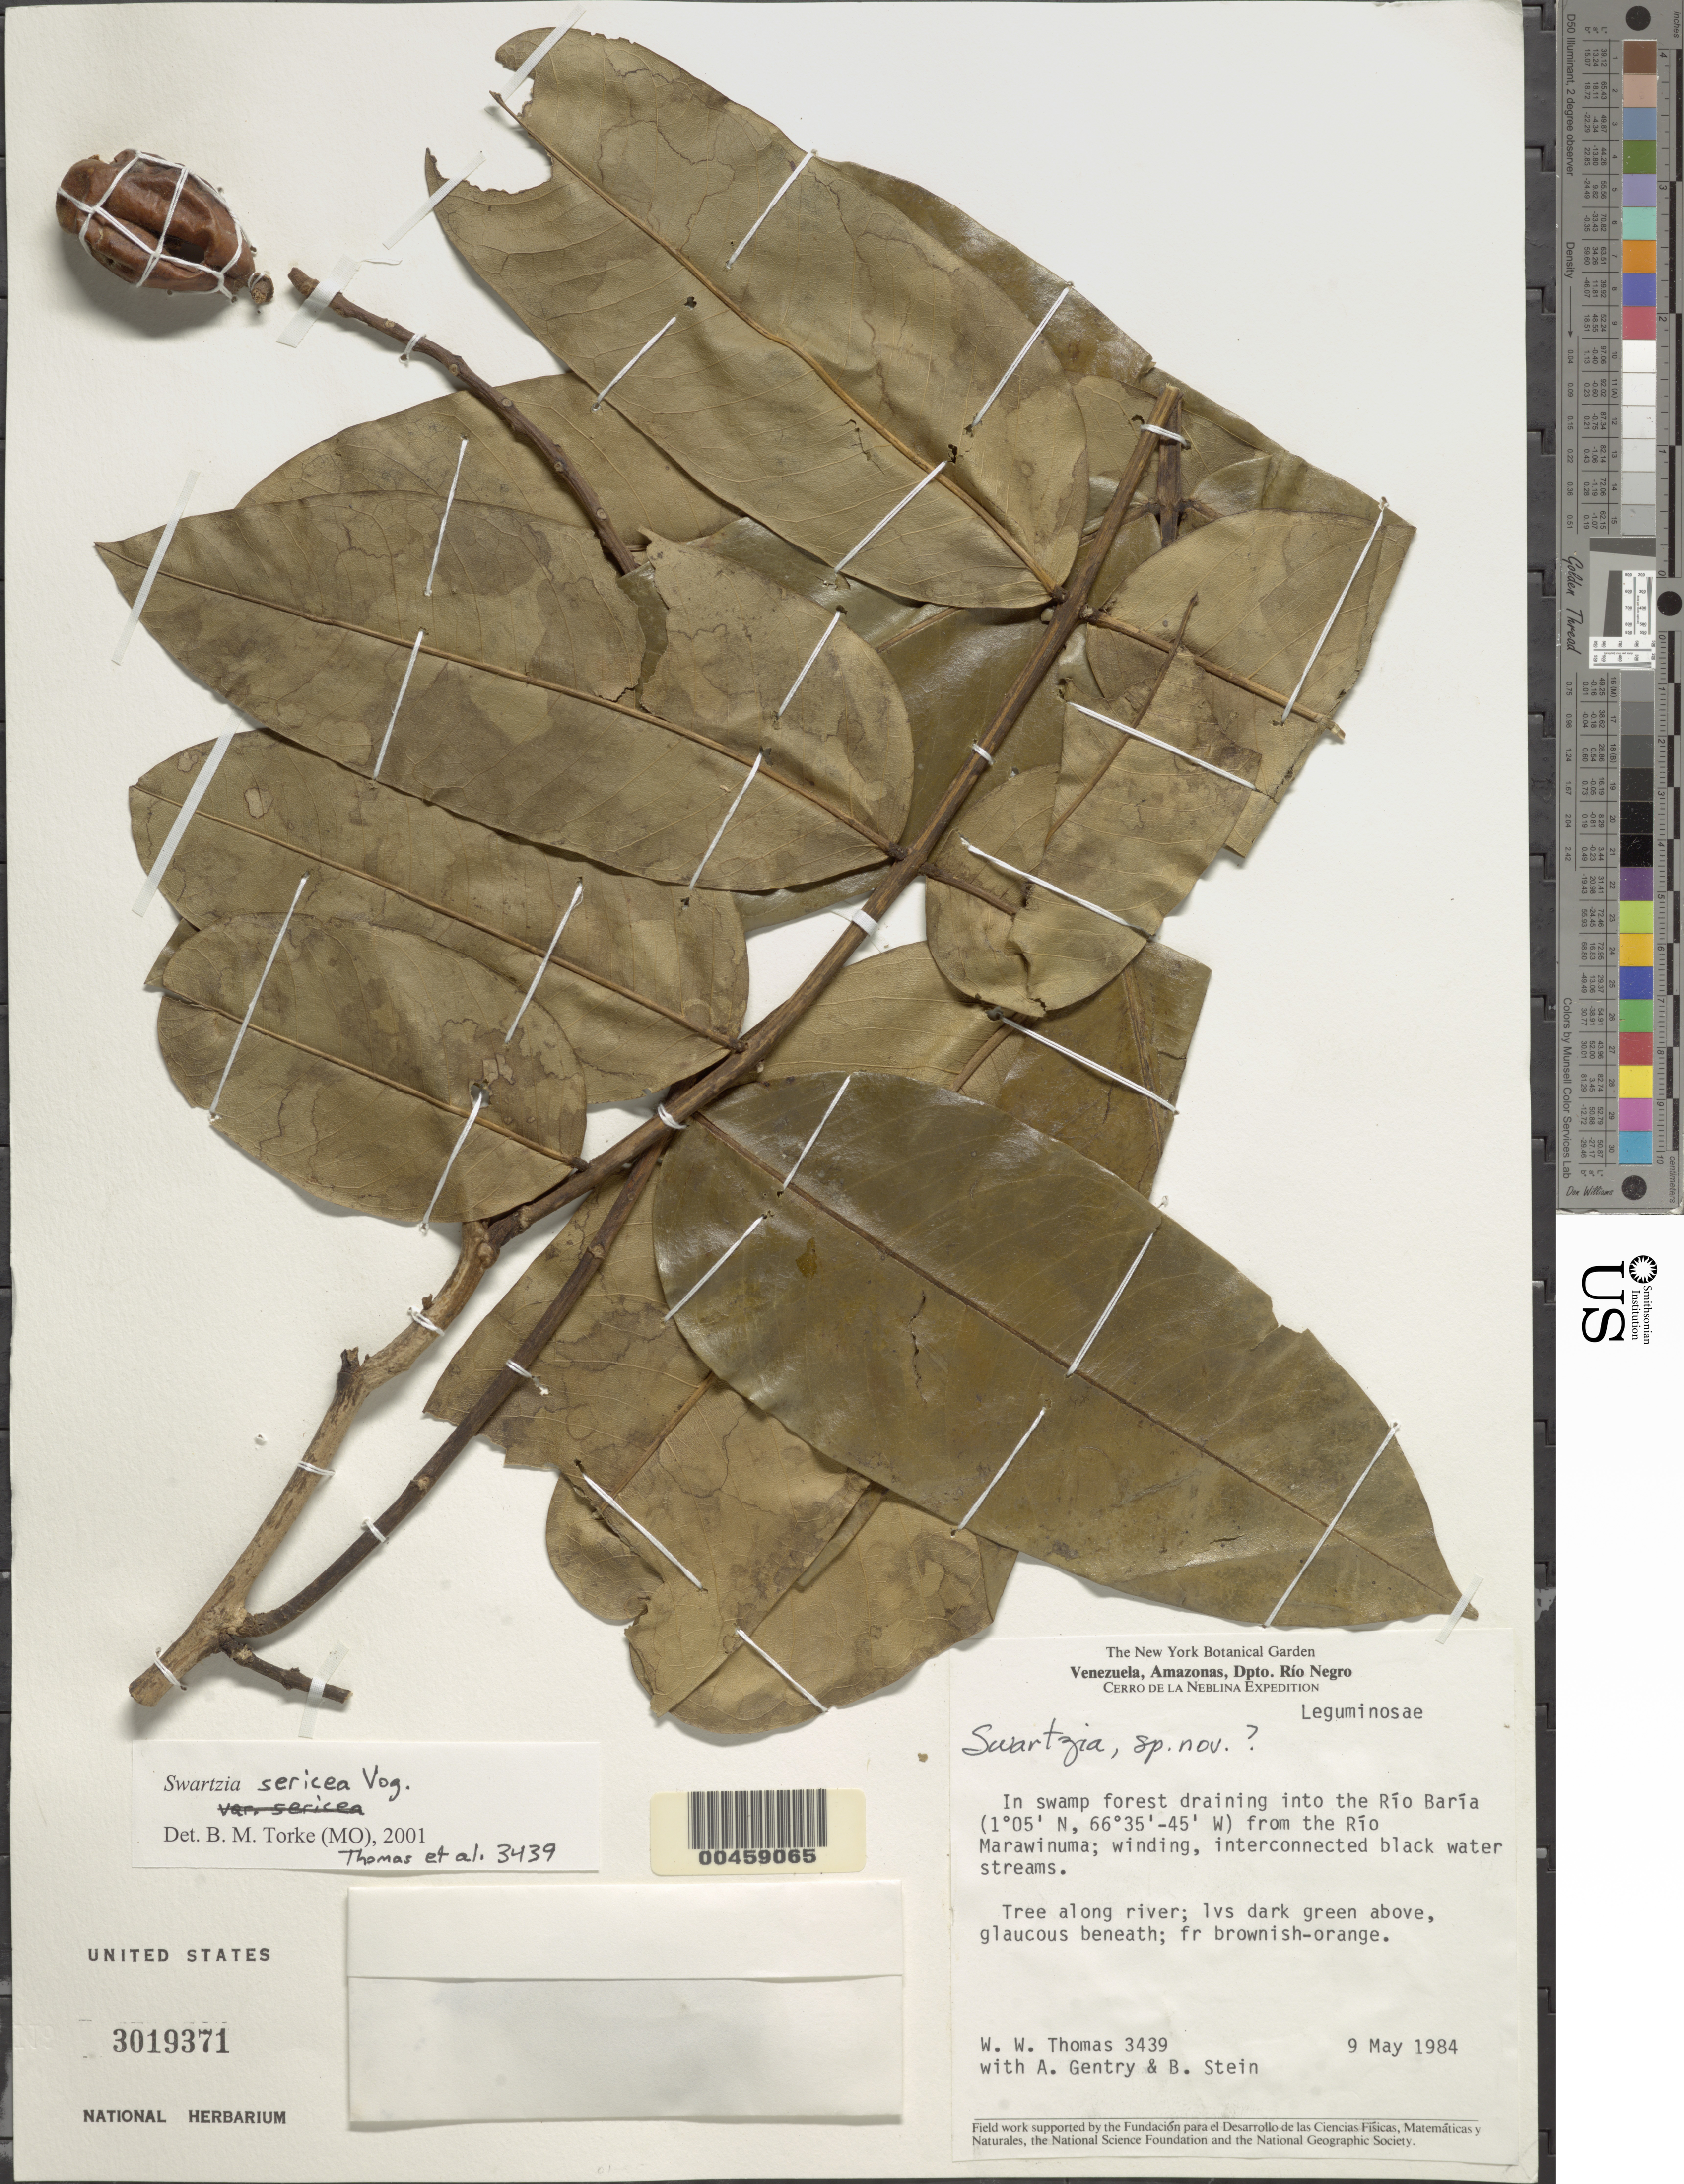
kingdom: Plantae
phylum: Tracheophyta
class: Magnoliopsida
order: Fabales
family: Fabaceae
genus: Swartzia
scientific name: Swartzia sericea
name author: Vogel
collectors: W. W. Thomas, A. H. Gentry & B. Stein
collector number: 3439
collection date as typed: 09 May 1984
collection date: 1984-05-09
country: Venezuela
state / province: Amazonas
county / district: Rio Negro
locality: Swamp draining into rio baria from the rio marawinuma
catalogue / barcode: US 3019371